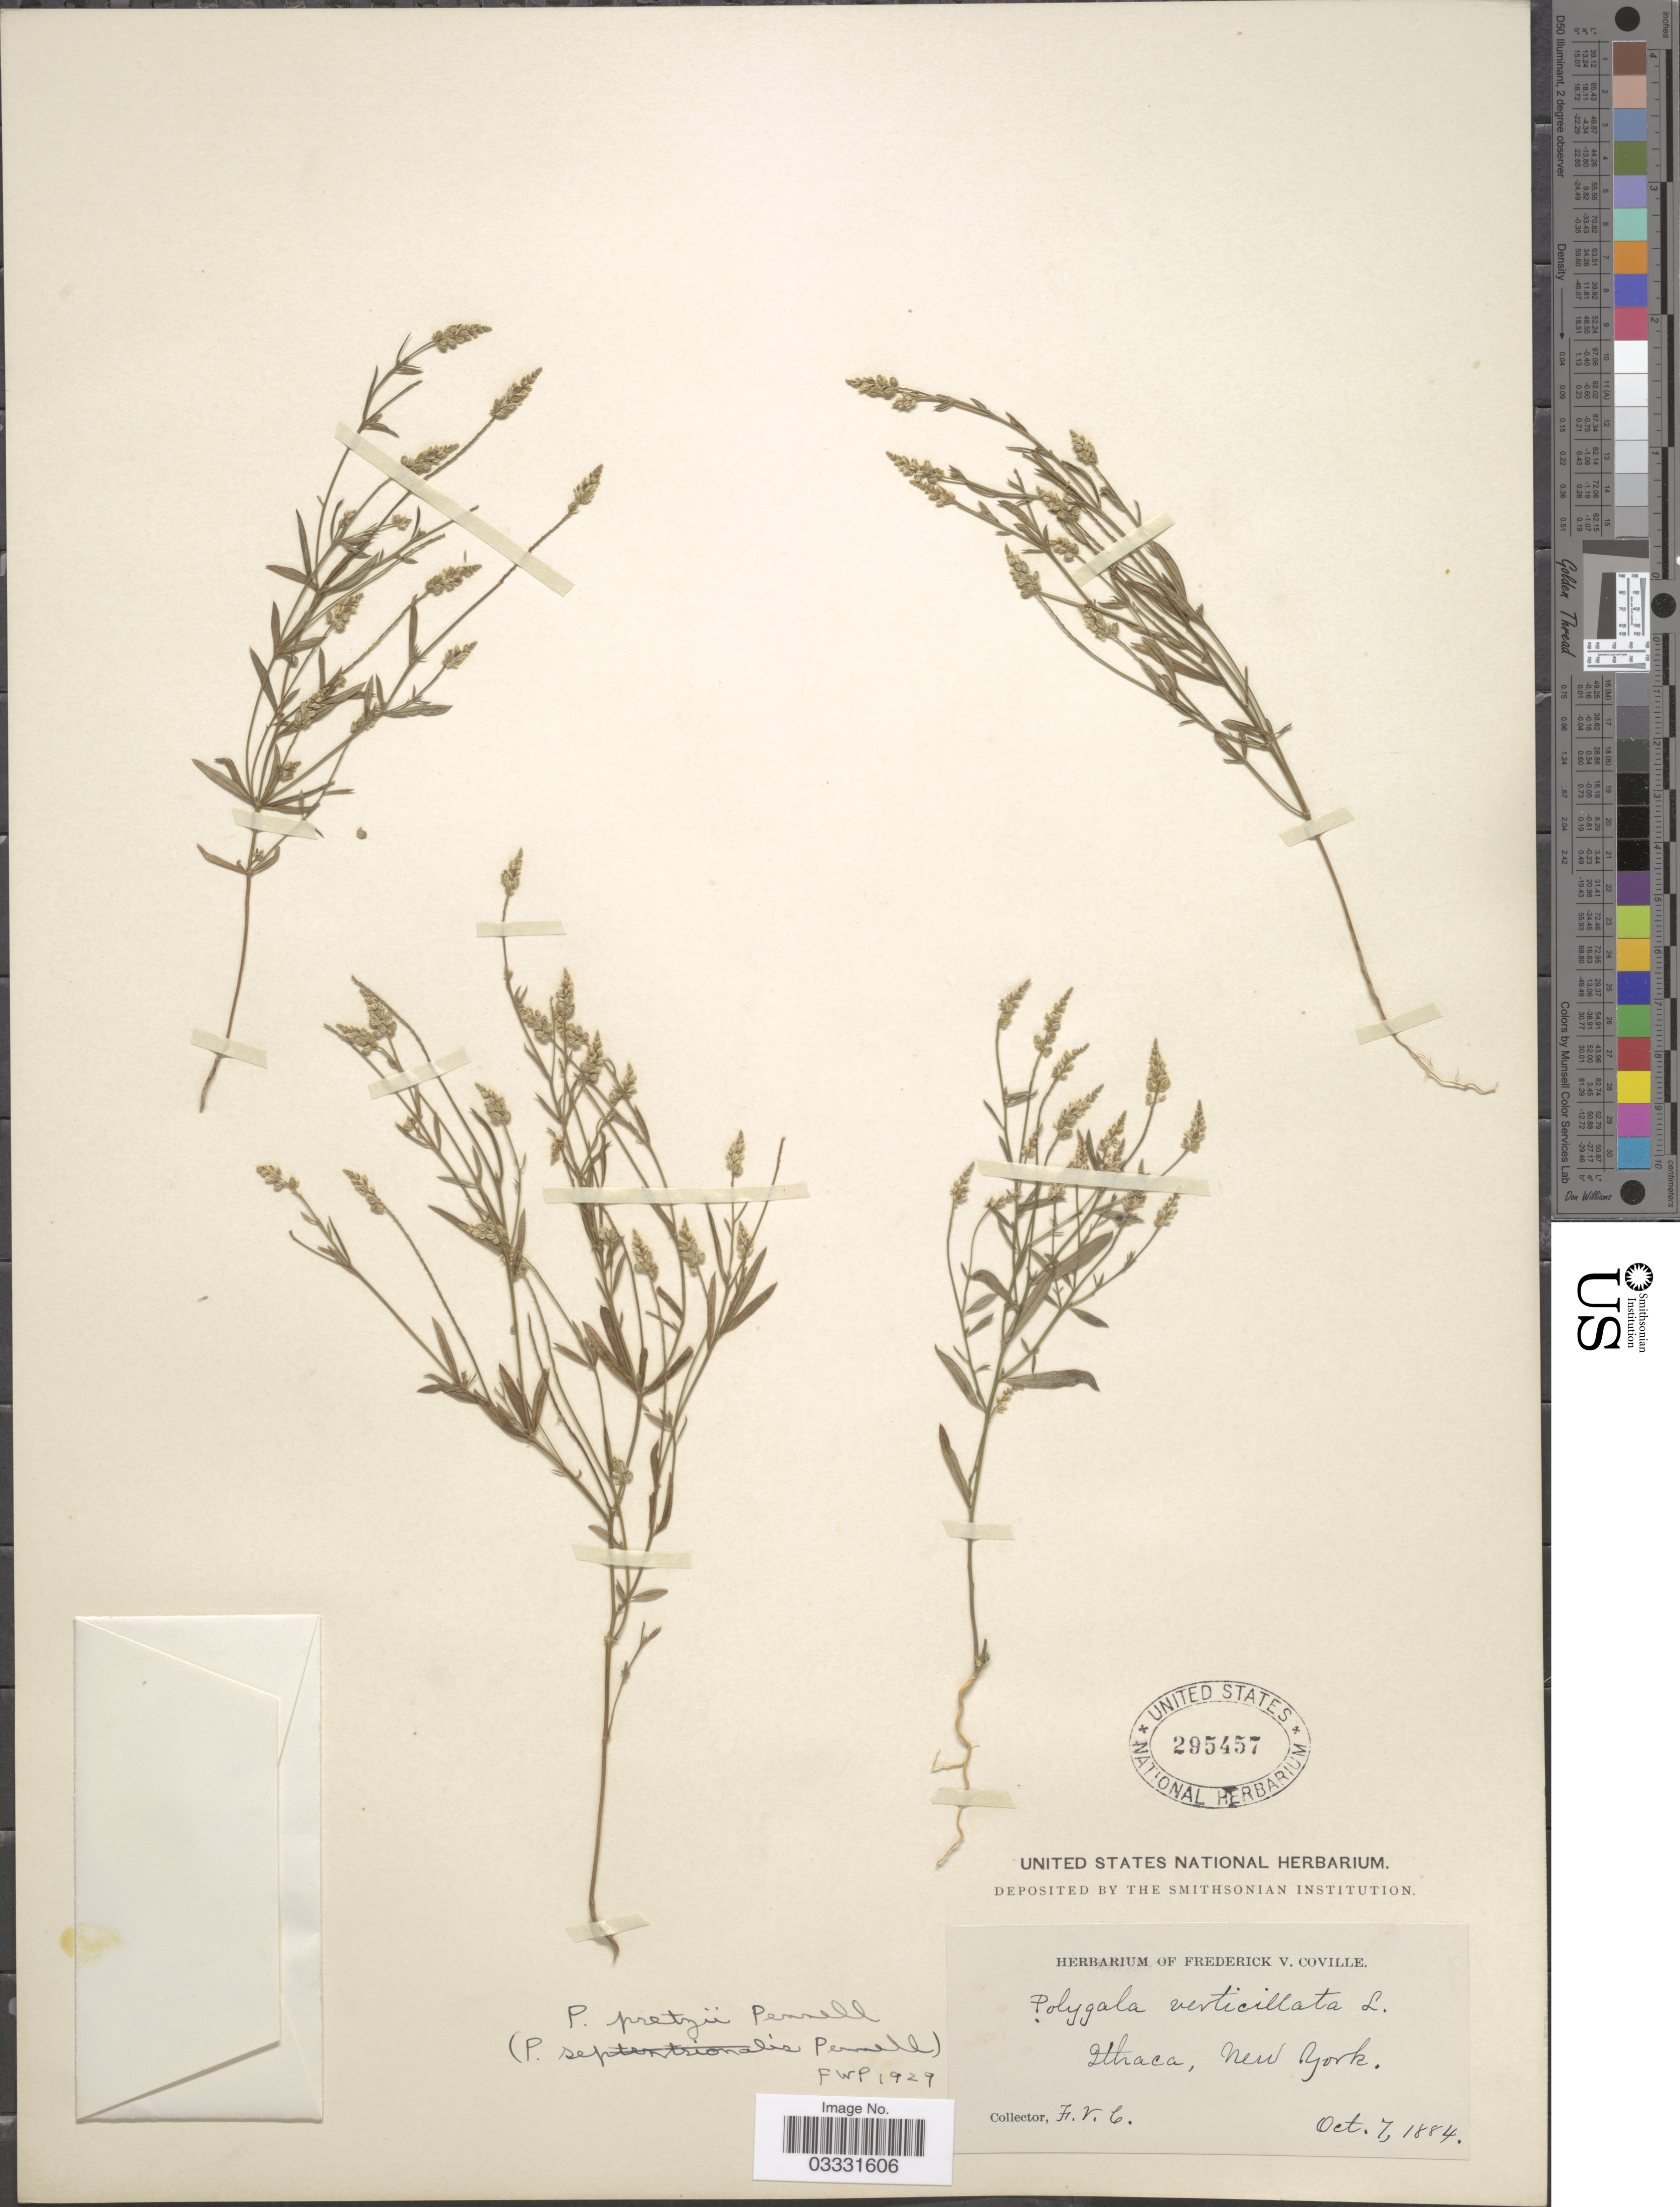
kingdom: Plantae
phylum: Tracheophyta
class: Magnoliopsida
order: Fabales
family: Polygalaceae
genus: Polygala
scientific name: Polygala pretzii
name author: Pennell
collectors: F. V. Coville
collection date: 1884-10-07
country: United States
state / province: New York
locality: Ithaca.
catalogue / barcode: US 295457